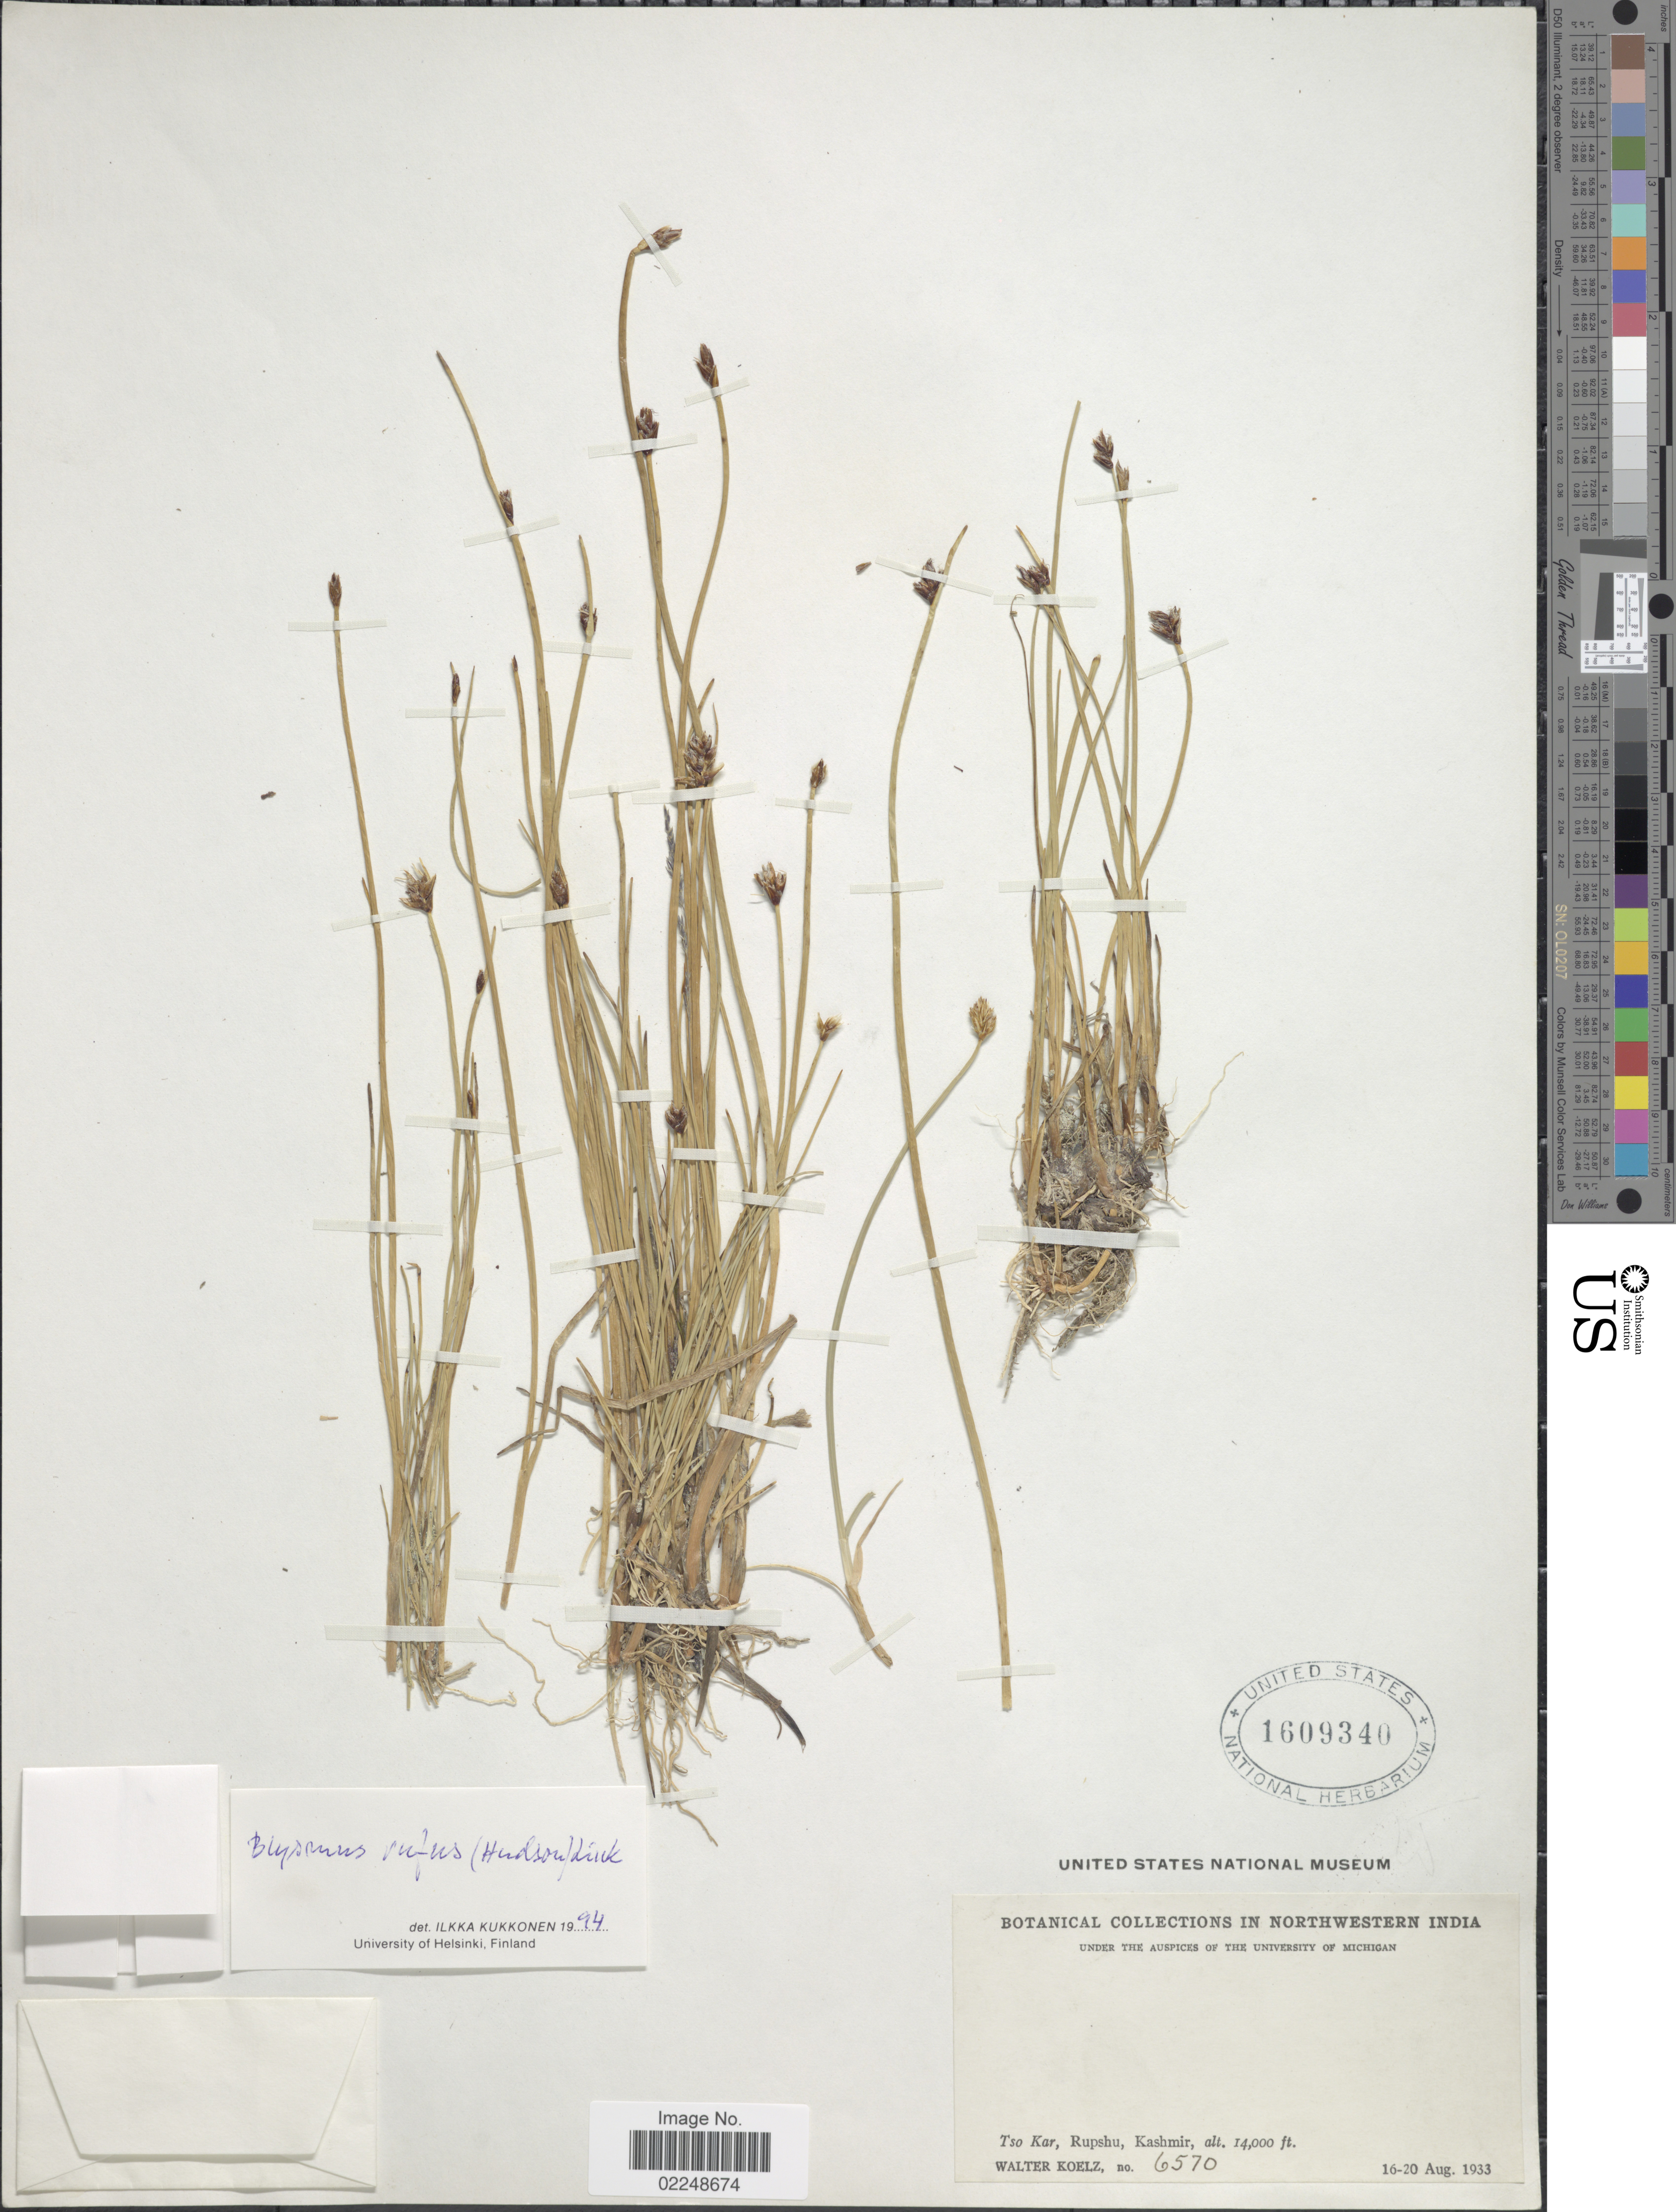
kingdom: Plantae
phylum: Tracheophyta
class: Liliopsida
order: Poales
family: Cyperaceae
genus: Blysmopsis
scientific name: Blysmopsis rufa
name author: (Huds.) Oteng-Yeb.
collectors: W. N. Koelz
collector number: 6570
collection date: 1933-08-16/1933-08-20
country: India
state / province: Jammu and Kashmir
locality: Tso Kar, Rupshu, Kashmir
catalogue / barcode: US 1609340